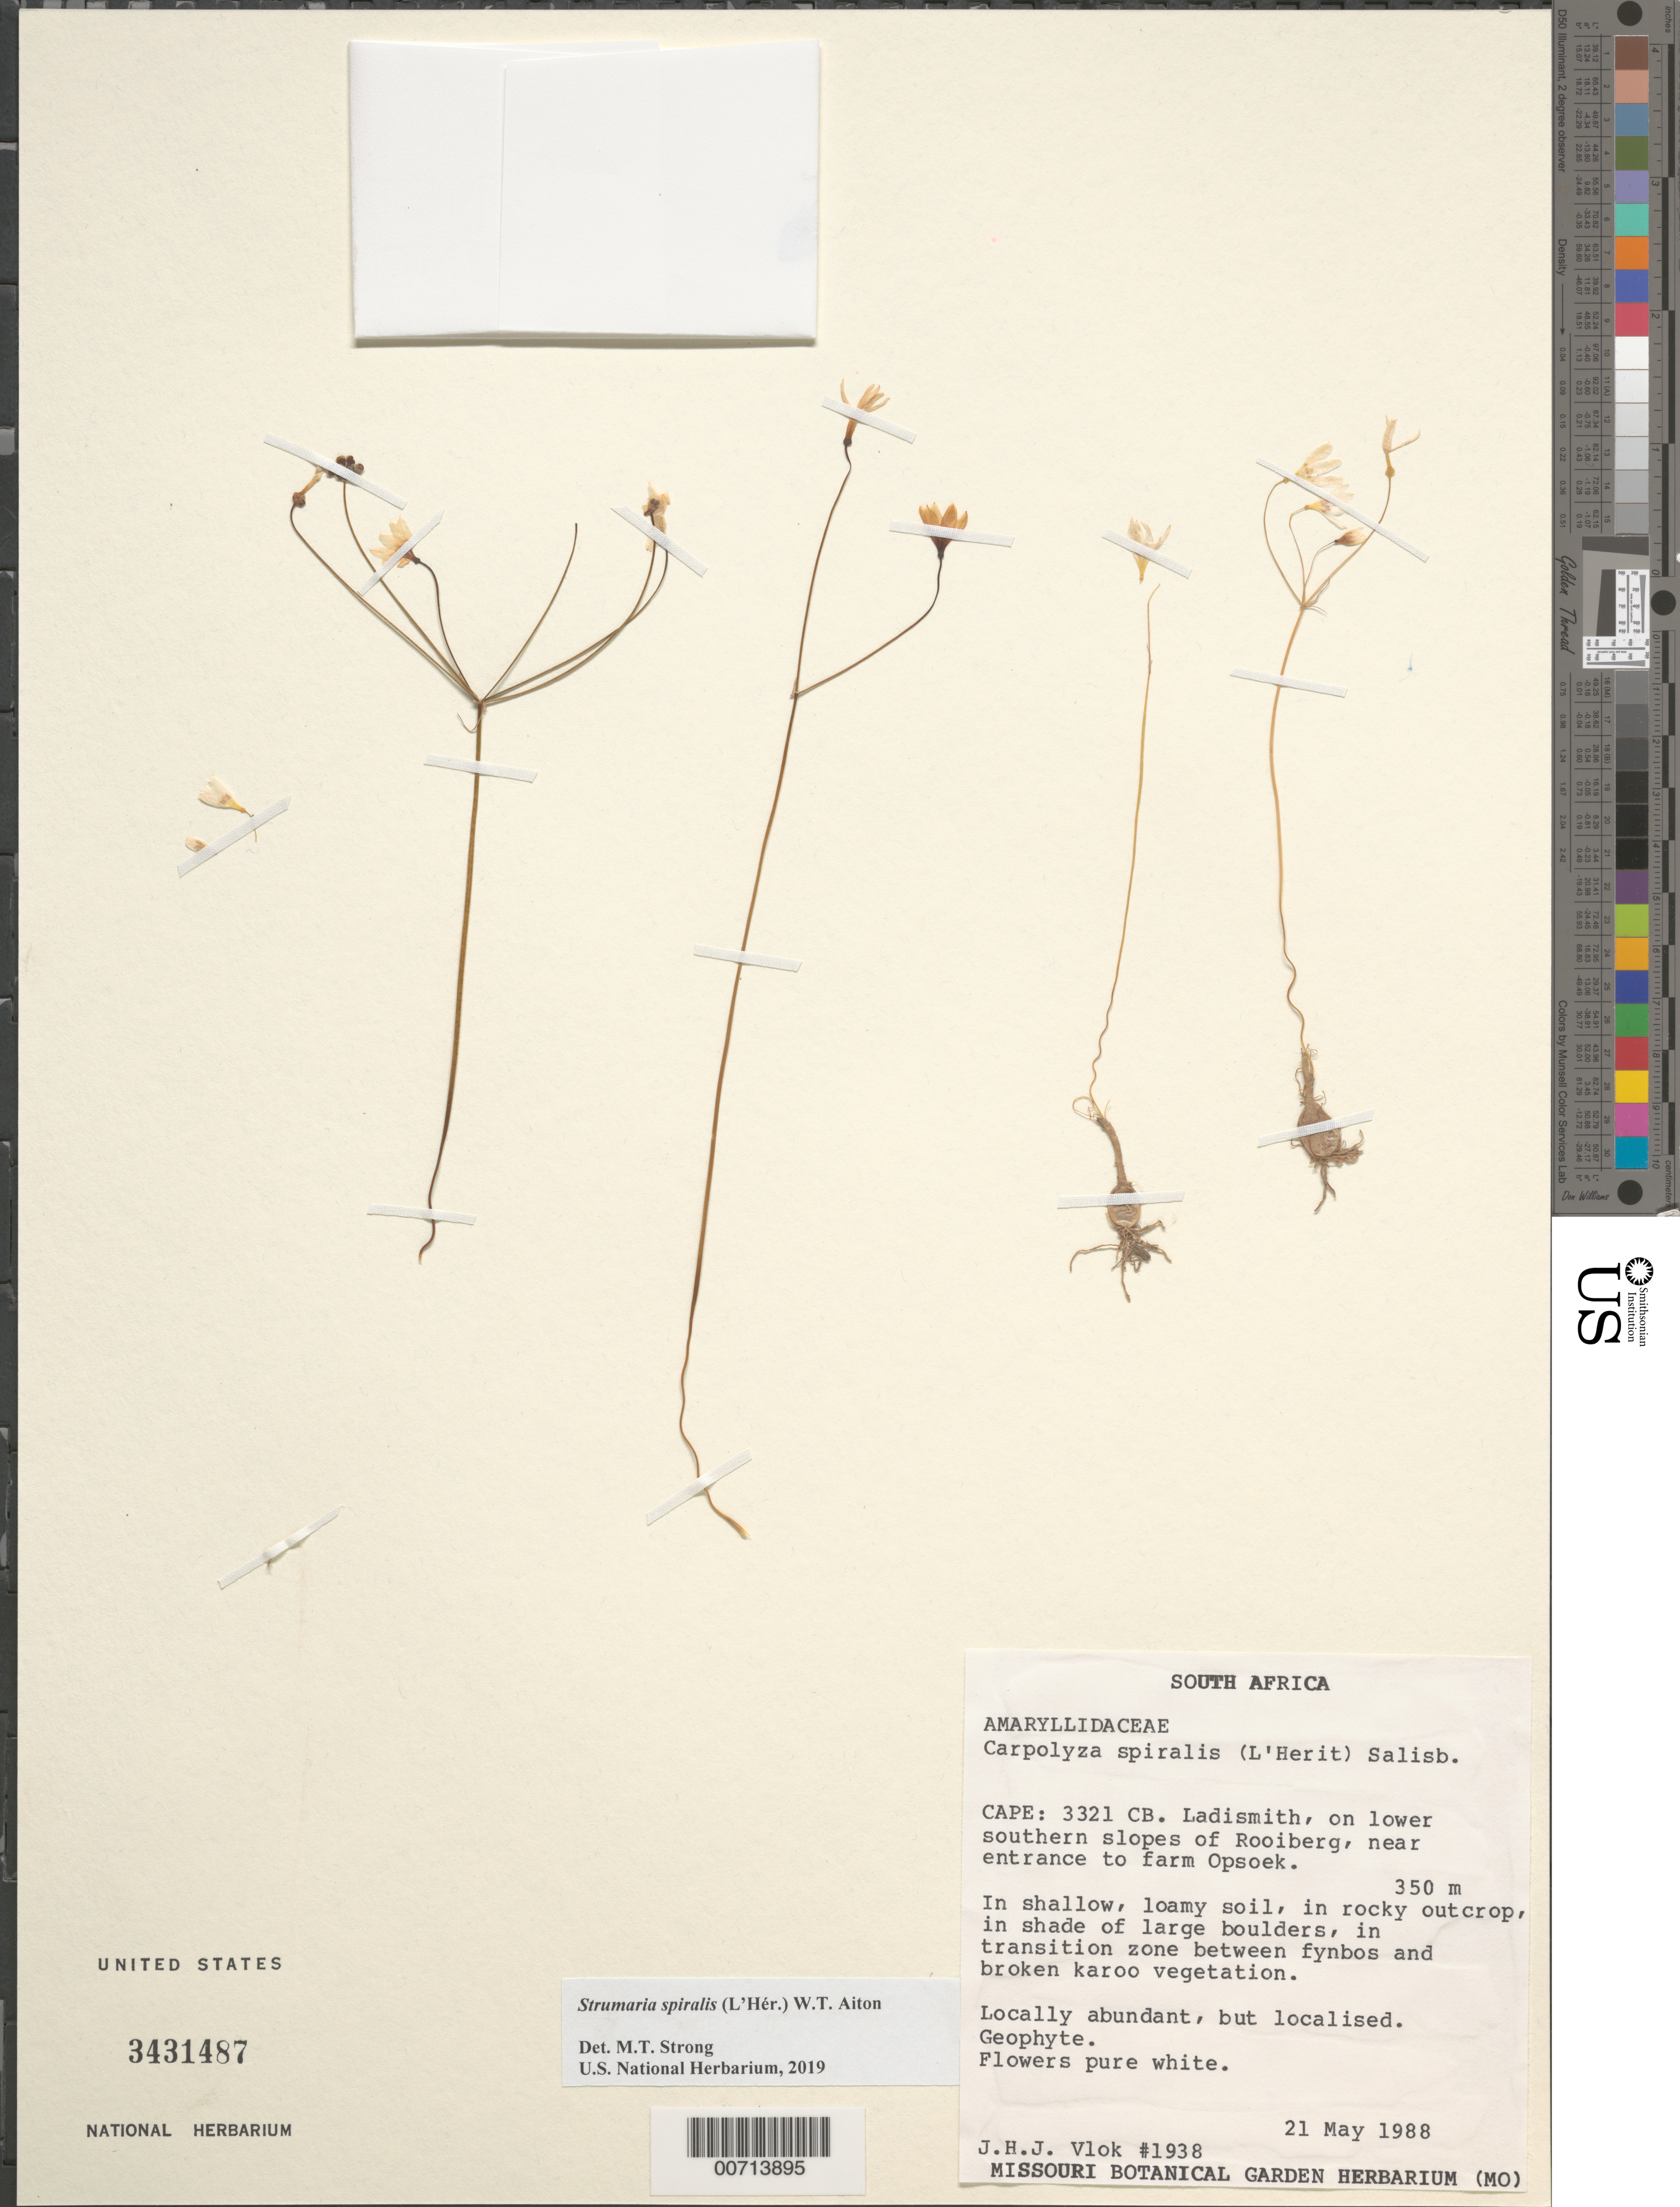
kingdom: Plantae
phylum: Tracheophyta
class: Liliopsida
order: Asparagales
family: Amaryllidaceae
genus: Strumaria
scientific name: Strumaria spiralis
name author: (L'Hér.) W.T. Aiton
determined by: Strong, Mark T., (BOT), Smithsonian Institution - National Museum of Natural History (UNITED STATES)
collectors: J. Vlok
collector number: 1938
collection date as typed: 21 May 1988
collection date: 1988-05-21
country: South Africa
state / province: Western Cape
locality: Ladismith. Near entrance to farm Opsoek, slopes of Rooiberg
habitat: In shallow, loamy soil in rocky outcrop in shad of large boulder, transition zone between fynbos and broken karoo vegetation.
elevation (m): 350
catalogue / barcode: US 3431487